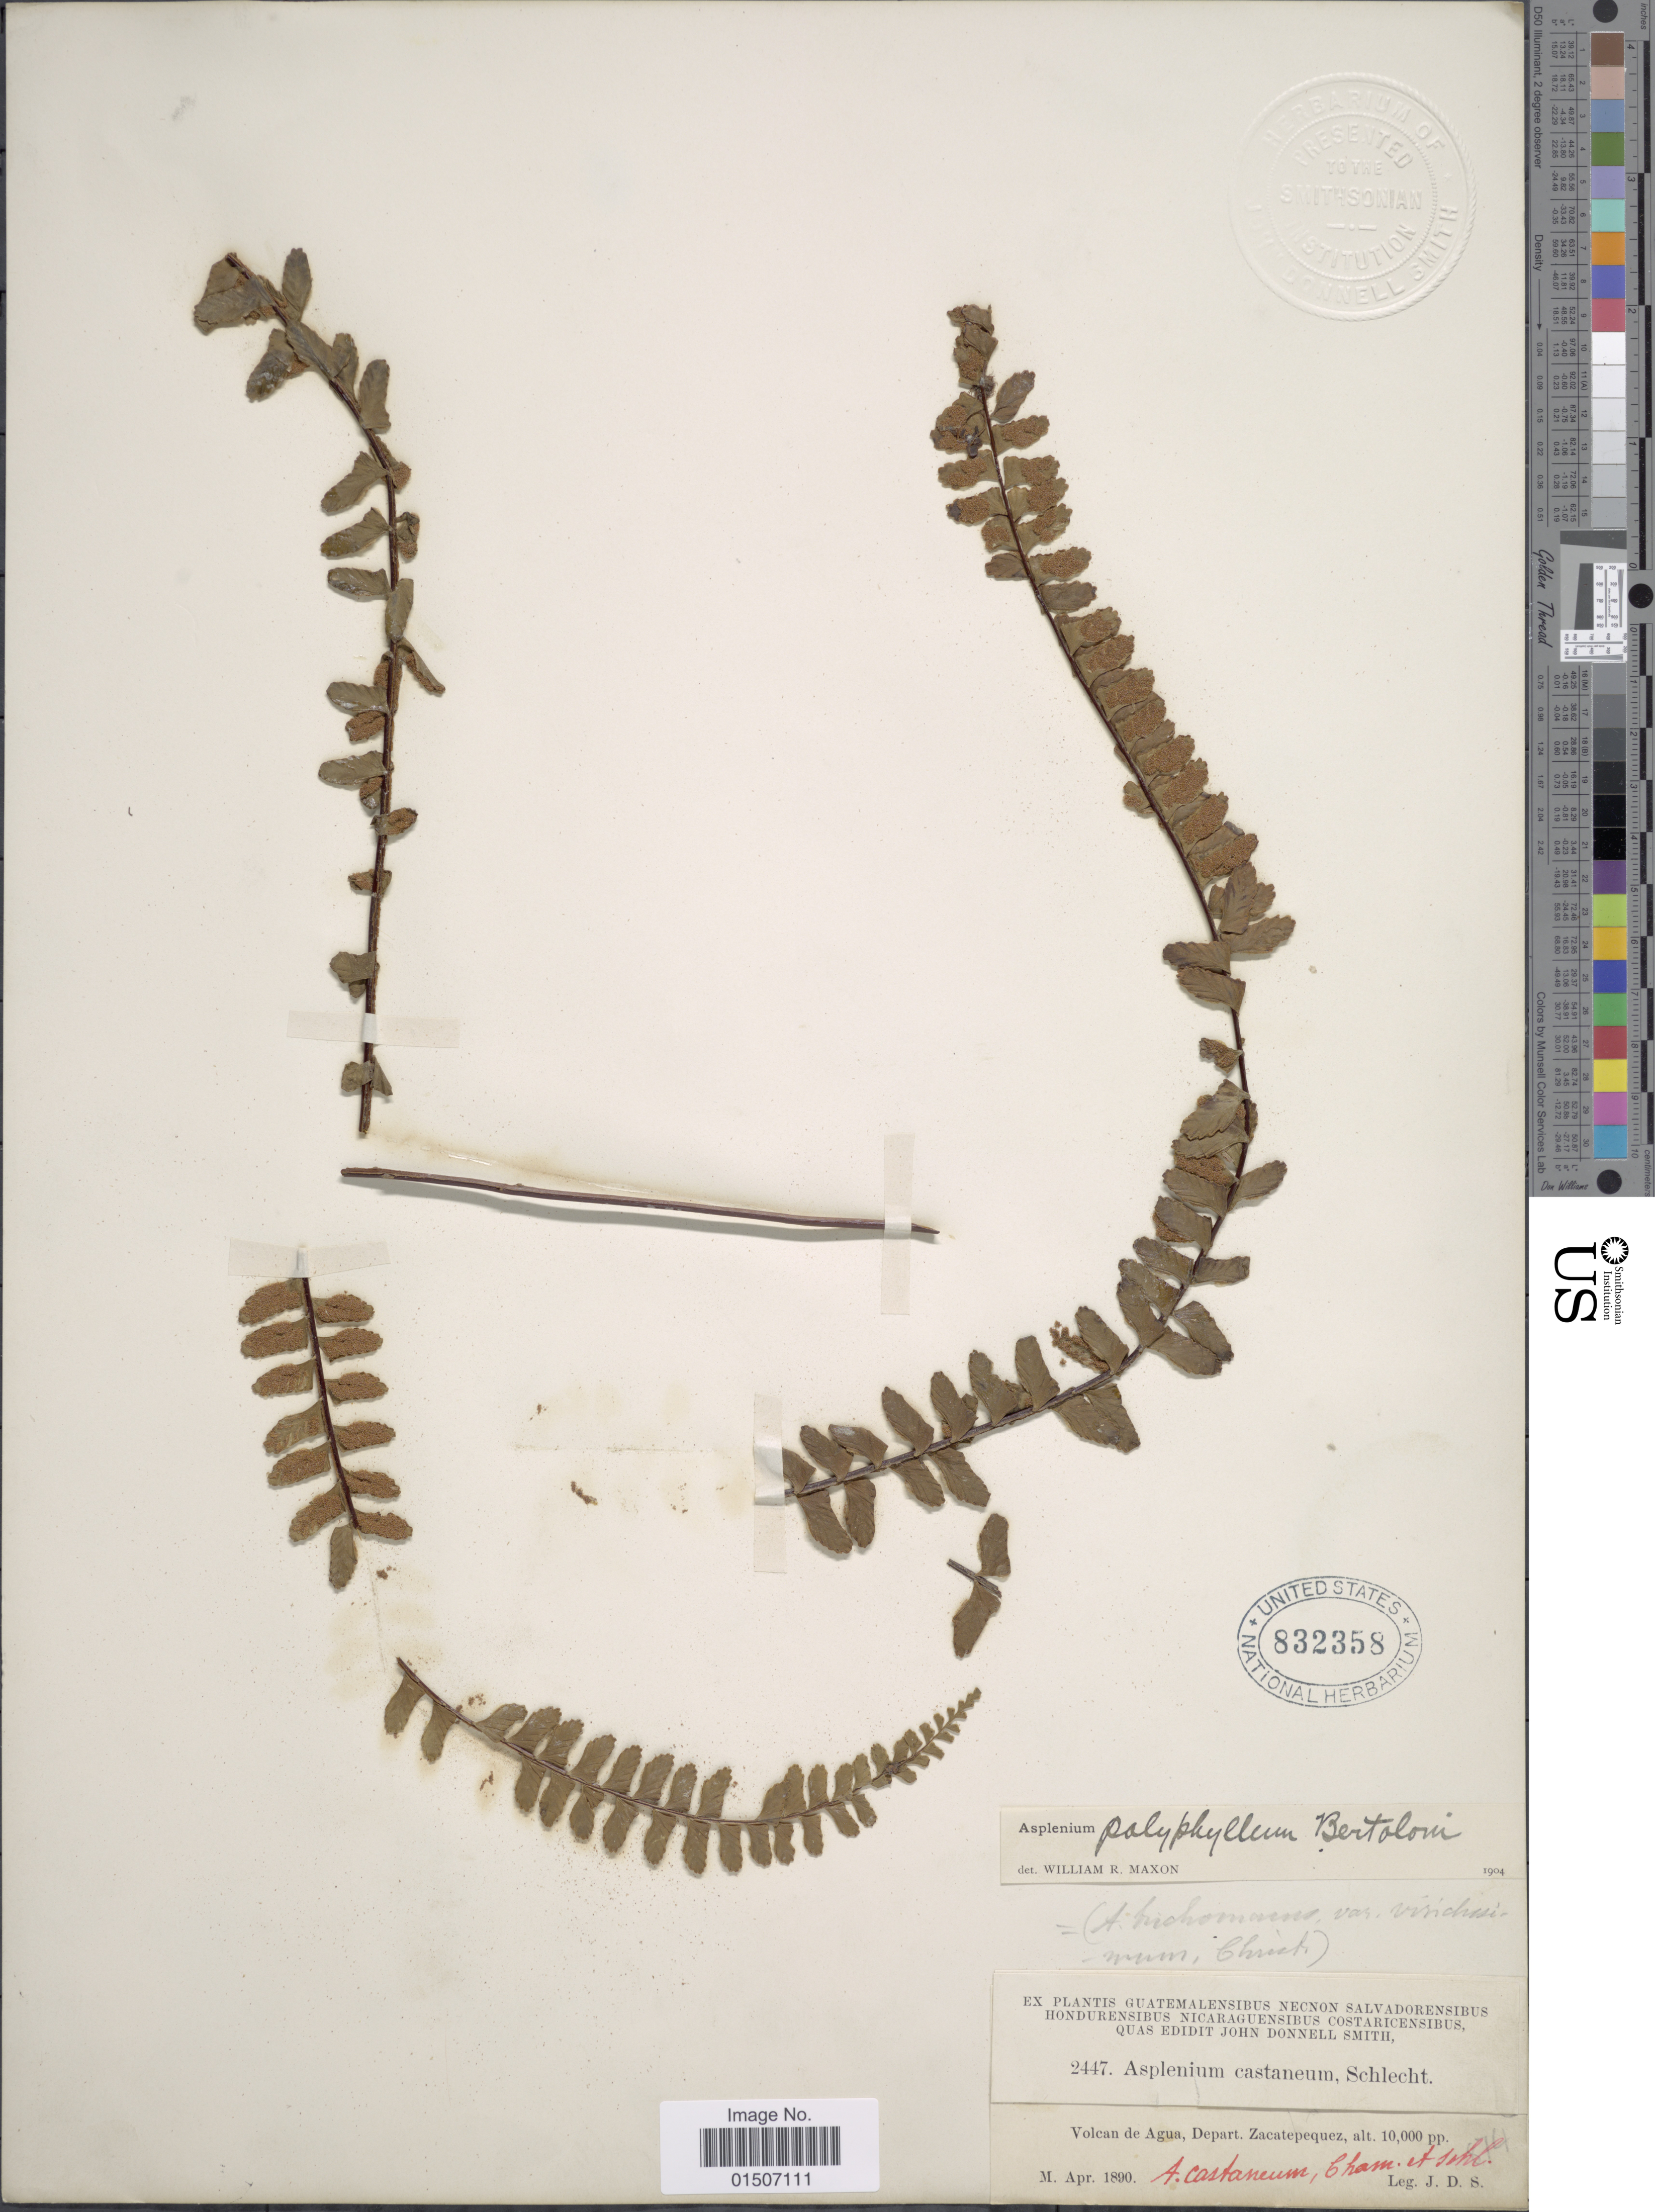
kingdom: Plantae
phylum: Tracheophyta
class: Polypodiopsida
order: Polypodiales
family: Aspleniaceae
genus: Asplenium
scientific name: Asplenium monanthes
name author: L.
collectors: J. Donnell Smith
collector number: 2447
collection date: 1890-04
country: Guatemala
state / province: Sacatepéquez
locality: Volcan de Agua, Depart. Zacatepequez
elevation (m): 3048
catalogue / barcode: US 832358